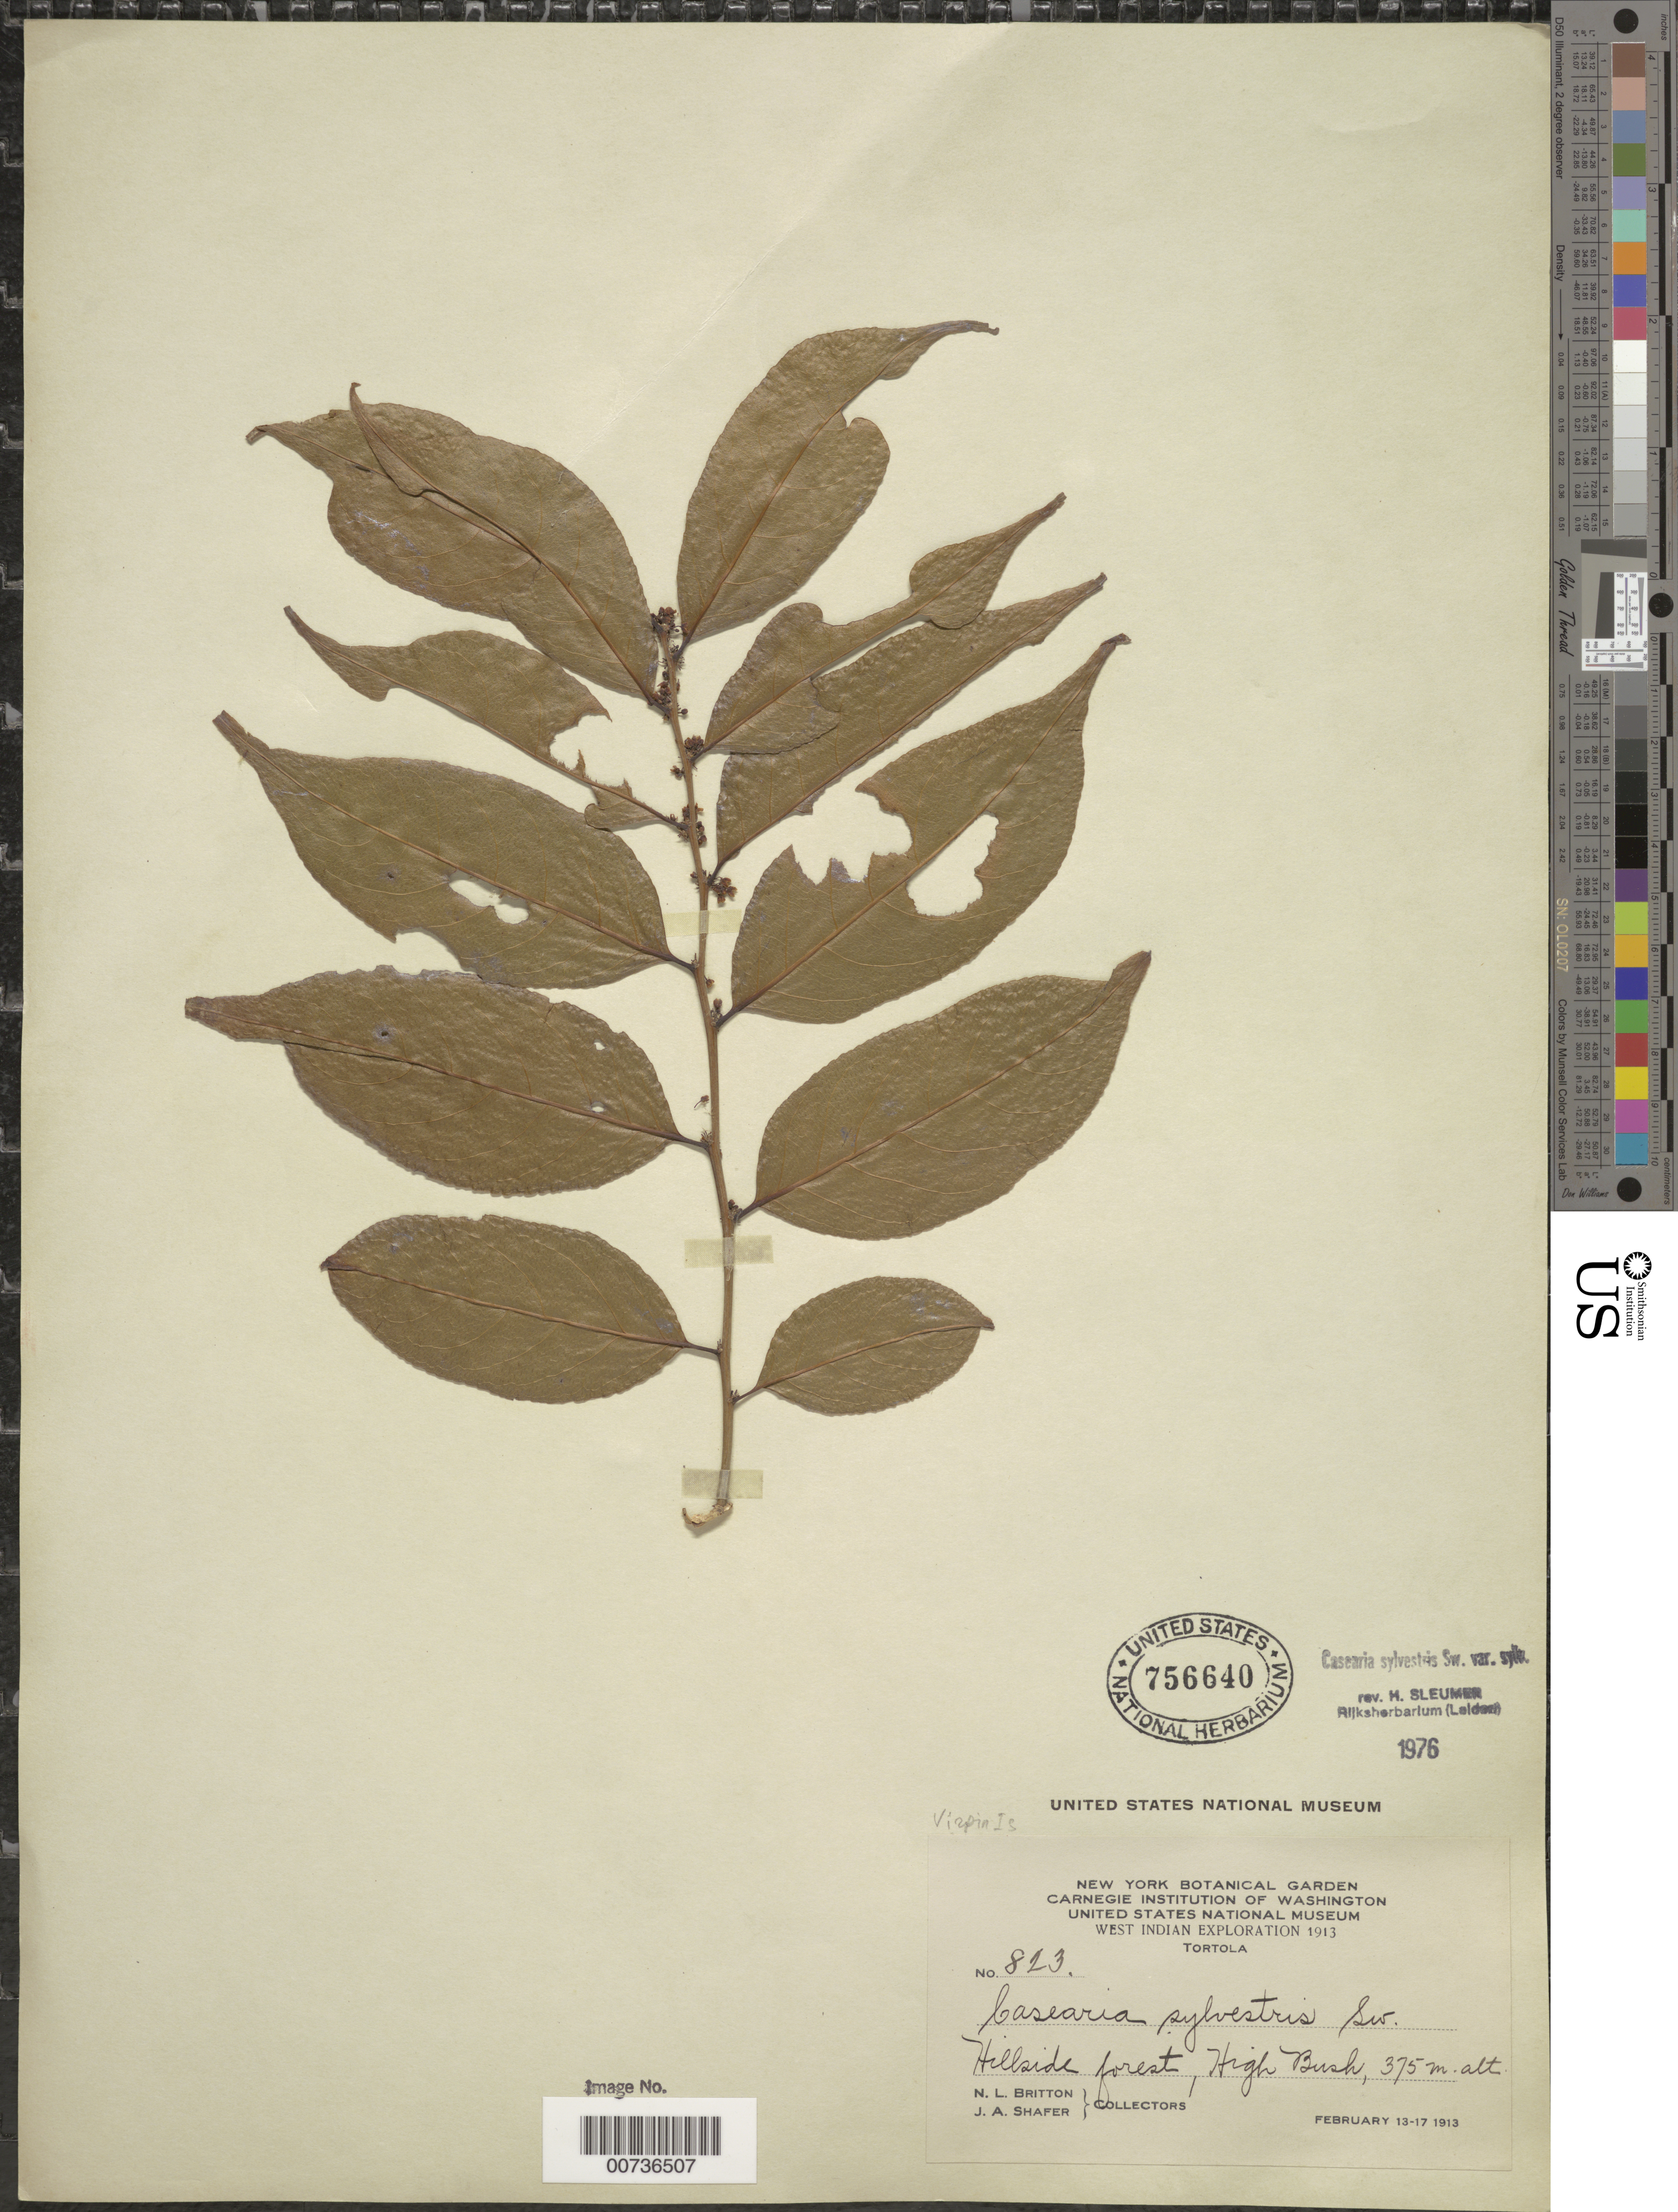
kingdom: Plantae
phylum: Tracheophyta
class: Magnoliopsida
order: Malpighiales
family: Salicaceae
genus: Casearia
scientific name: Casearia sylvestris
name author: Sw.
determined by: Sleumer, H. O.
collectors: N. Britton & J. A. Shafer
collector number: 823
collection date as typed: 13 Feb 1913 to 17 Feb 1913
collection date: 1913-02-13/1913-02-17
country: British Virgin Islands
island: Tortola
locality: High Bush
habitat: Hillside forest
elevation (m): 375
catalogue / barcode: US 756640